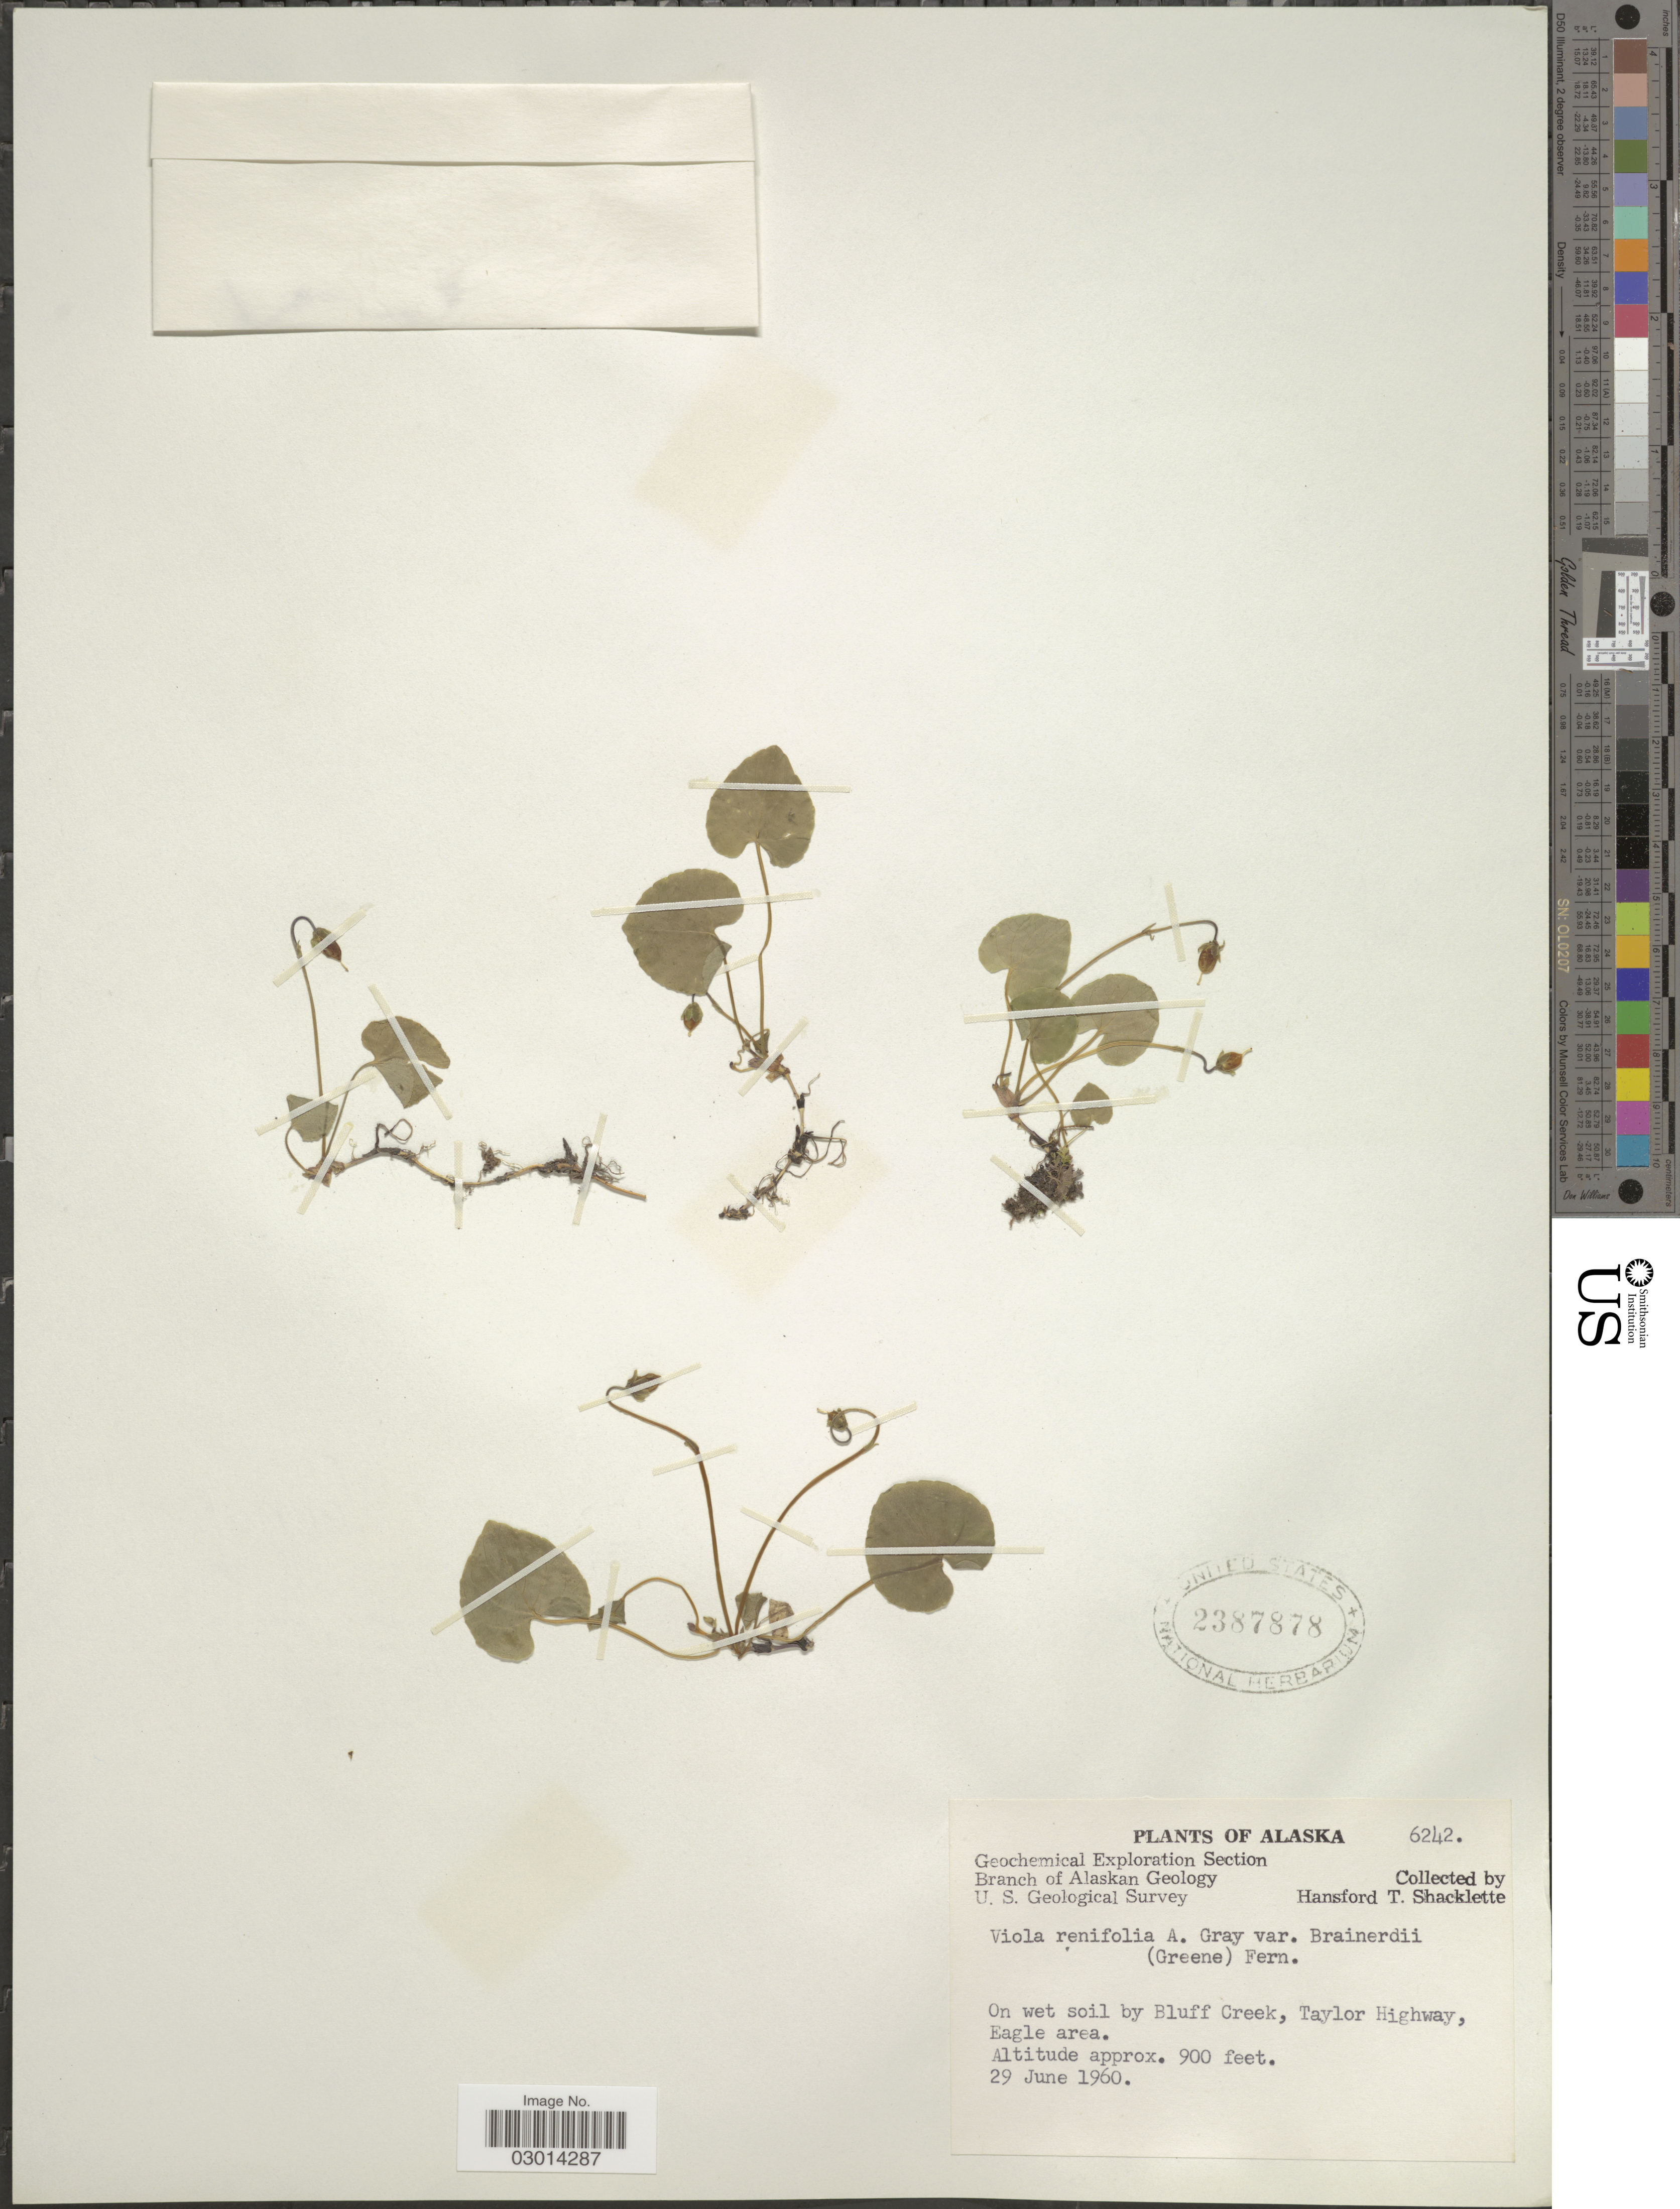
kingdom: Plantae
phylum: Tracheophyta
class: Magnoliopsida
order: Malpighiales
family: Violaceae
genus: Viola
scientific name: Viola renifolia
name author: A. Gray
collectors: H. Shacklette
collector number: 6242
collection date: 1960-06-29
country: United States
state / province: Alaska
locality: Bluff Creek, Taylor Highway, Eagle area.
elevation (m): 274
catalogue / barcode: US 2387878